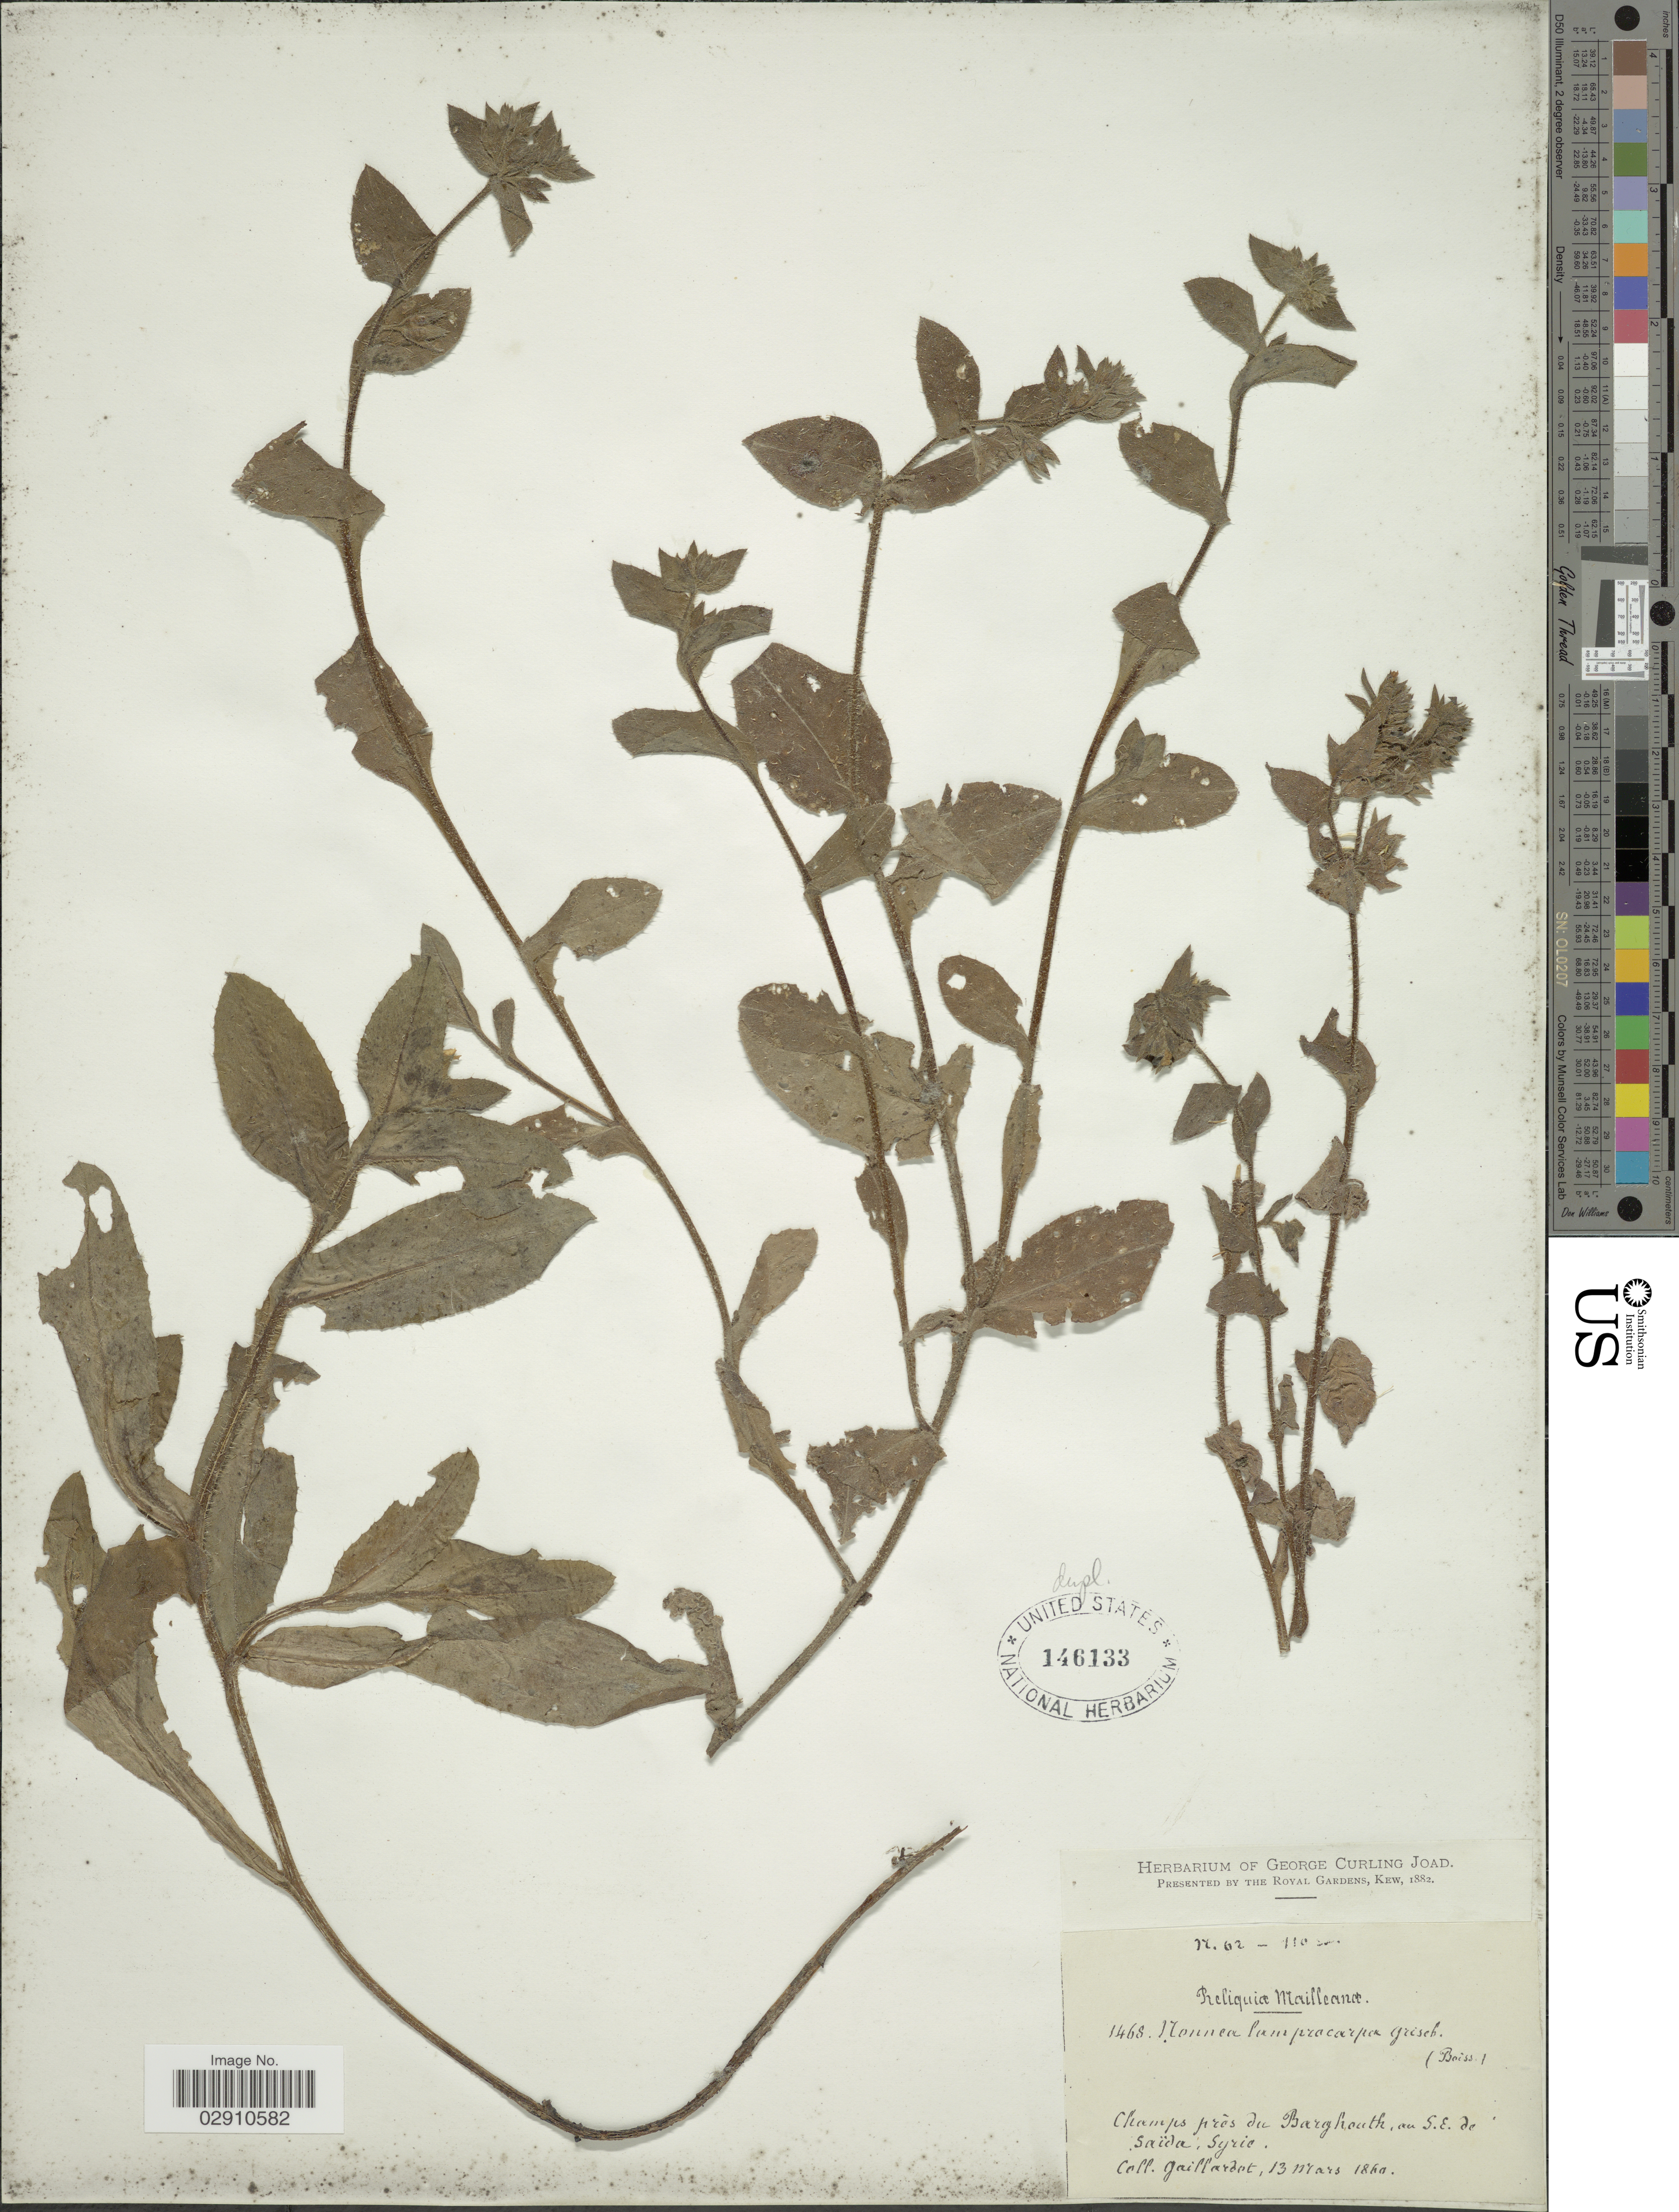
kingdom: Plantae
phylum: Tracheophyta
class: Magnoliopsida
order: Boraginales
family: Boraginaceae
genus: Nonea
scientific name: Nonea lamprocarpa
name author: Griseb.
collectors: Gaillardot, --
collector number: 62-110*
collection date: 1860-03-13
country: Algeria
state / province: Saïda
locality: Champs près du Barghouth, au S.E. de Saïda.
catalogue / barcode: US 146133